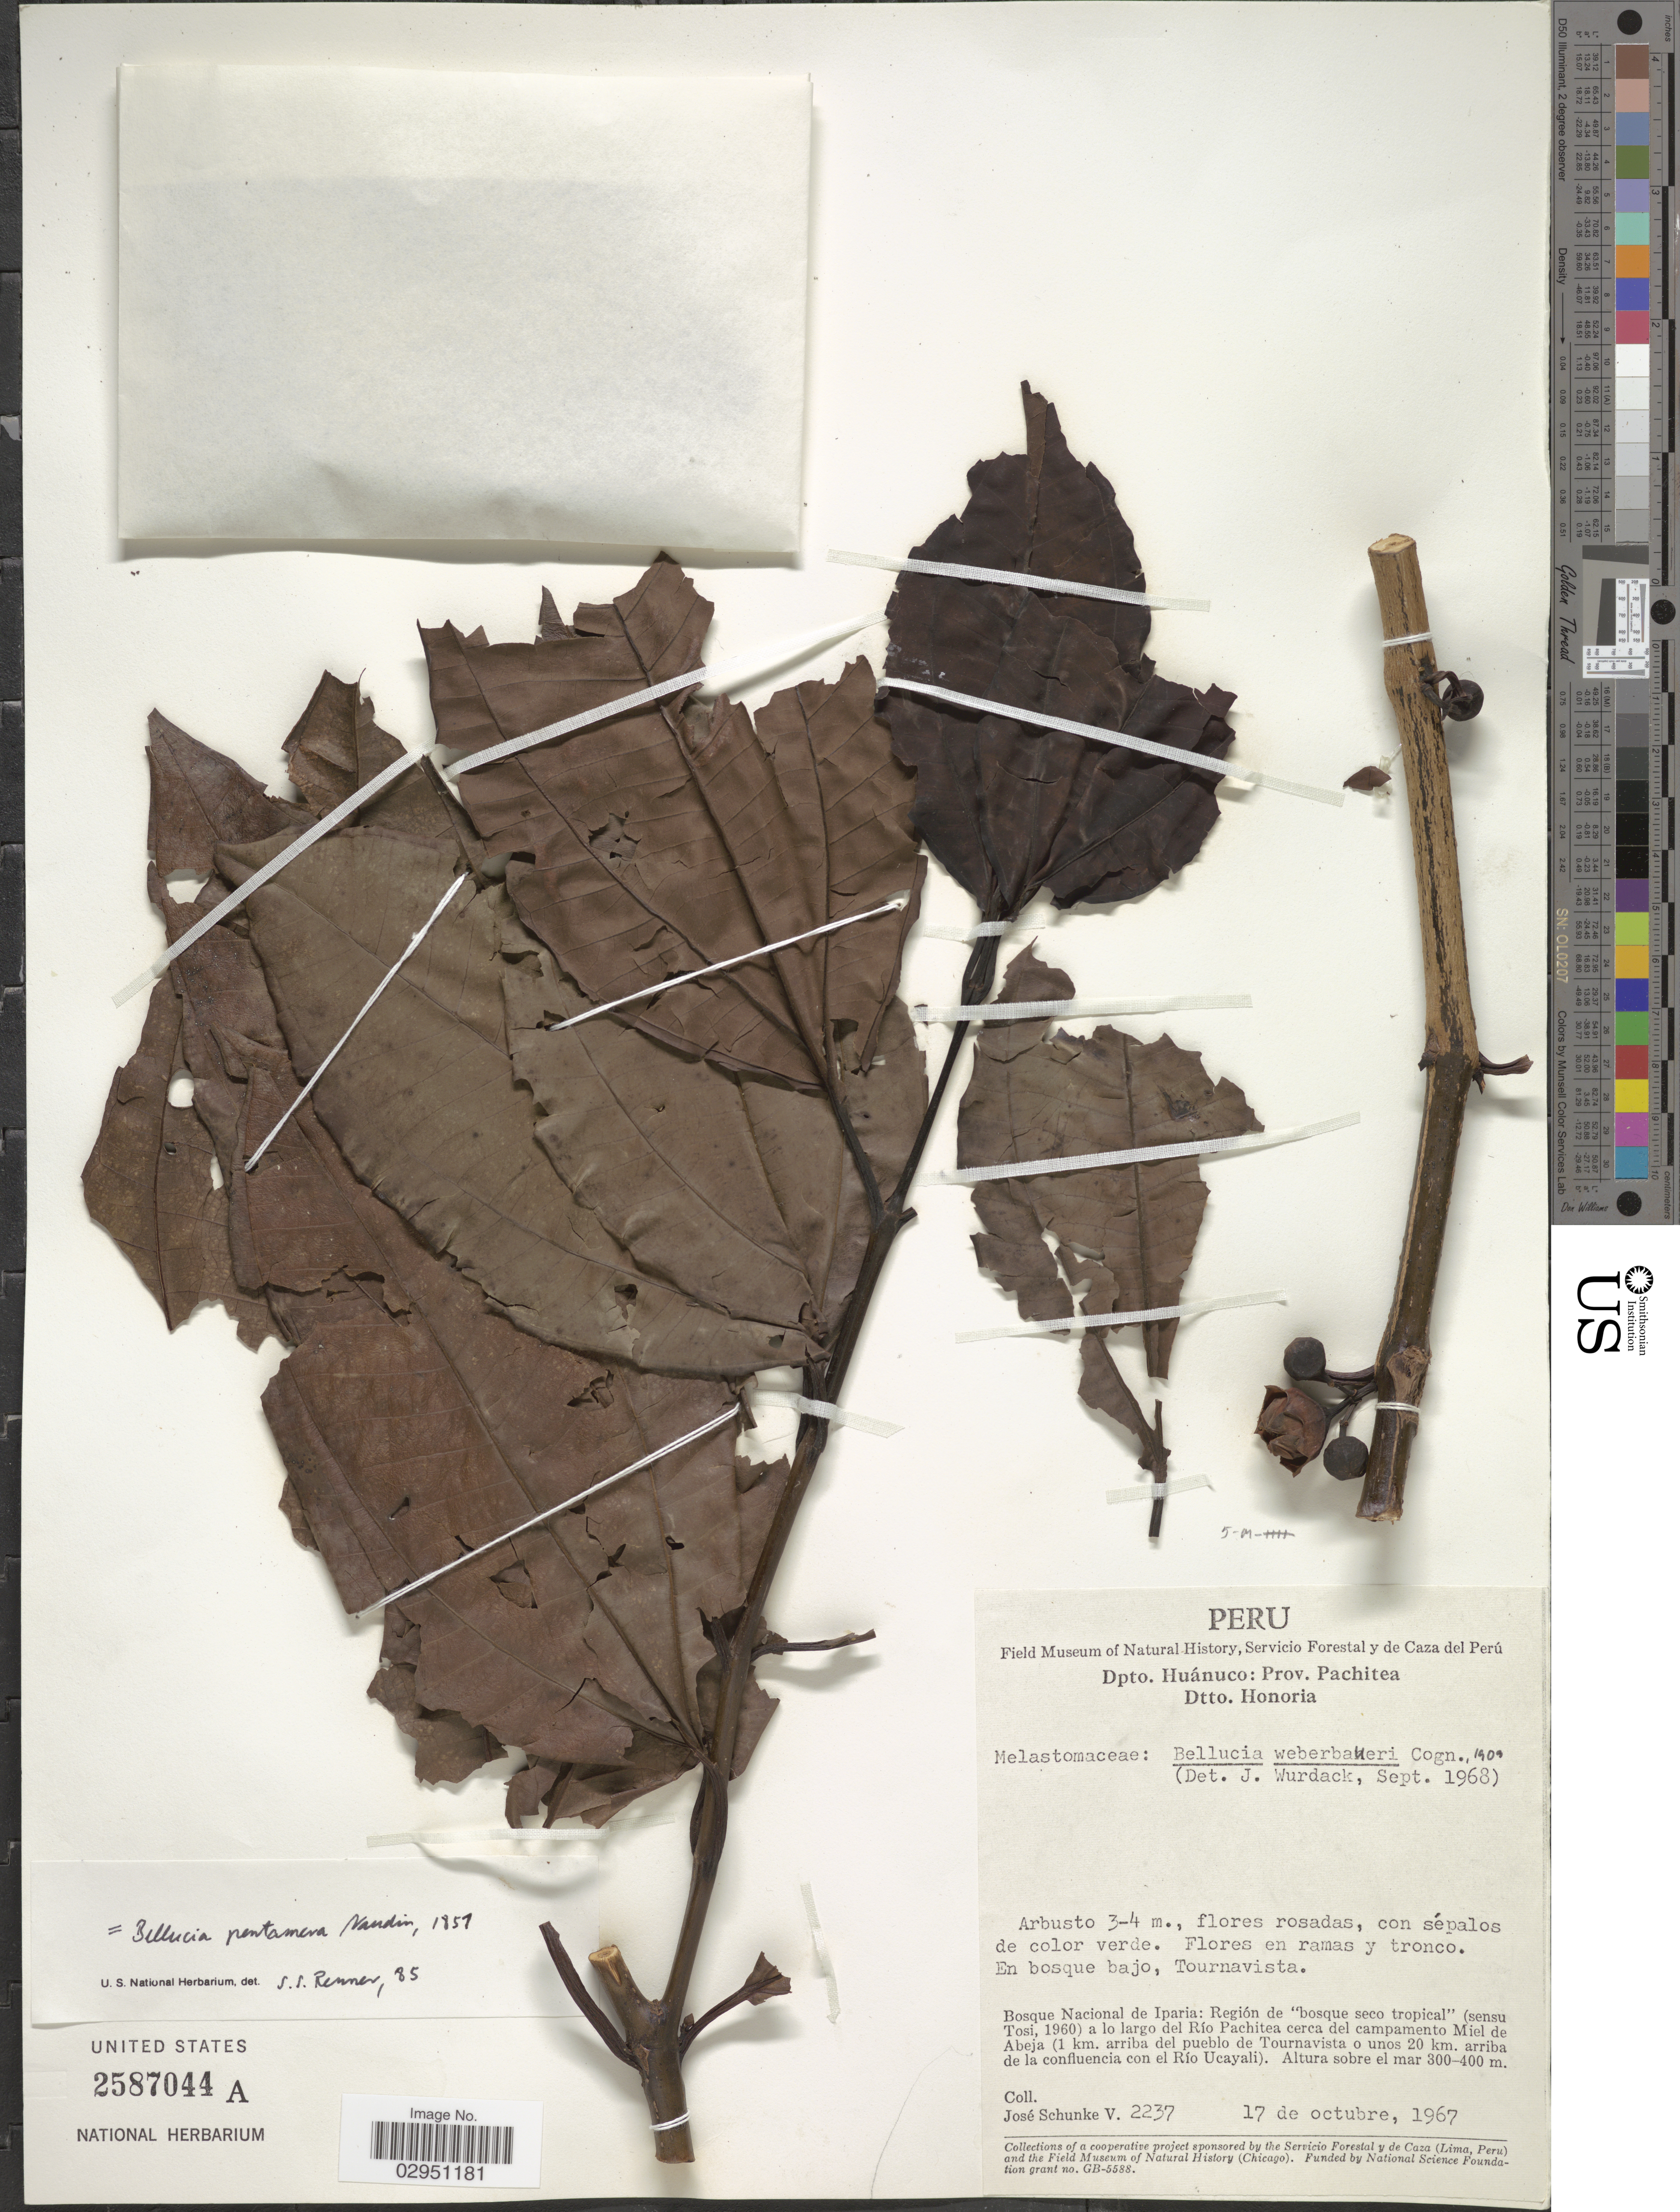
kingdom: Plantae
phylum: Tracheophyta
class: Magnoliopsida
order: Myrtales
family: Melastomataceae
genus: Bellucia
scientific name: Bellucia pentamera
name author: Naudin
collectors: J. Schunke Vigo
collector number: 2237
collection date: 1967-10-17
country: Peru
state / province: Huánuco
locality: Dpto. Huánuco: Prov. Pachitea. Dtto. Honoria. Tournavista. Bosque Nacional de Iparia: Región de "bosque seco tropical" (sensu Tosi, 1960) a lo largo Río Pachitea cerca del campamento Miel de Abeja (1 km. arriba del pueblo de Tournavista o unos 20 km. arriba de la confluencia con el Río Ucayali).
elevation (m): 300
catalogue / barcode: US 2587044A